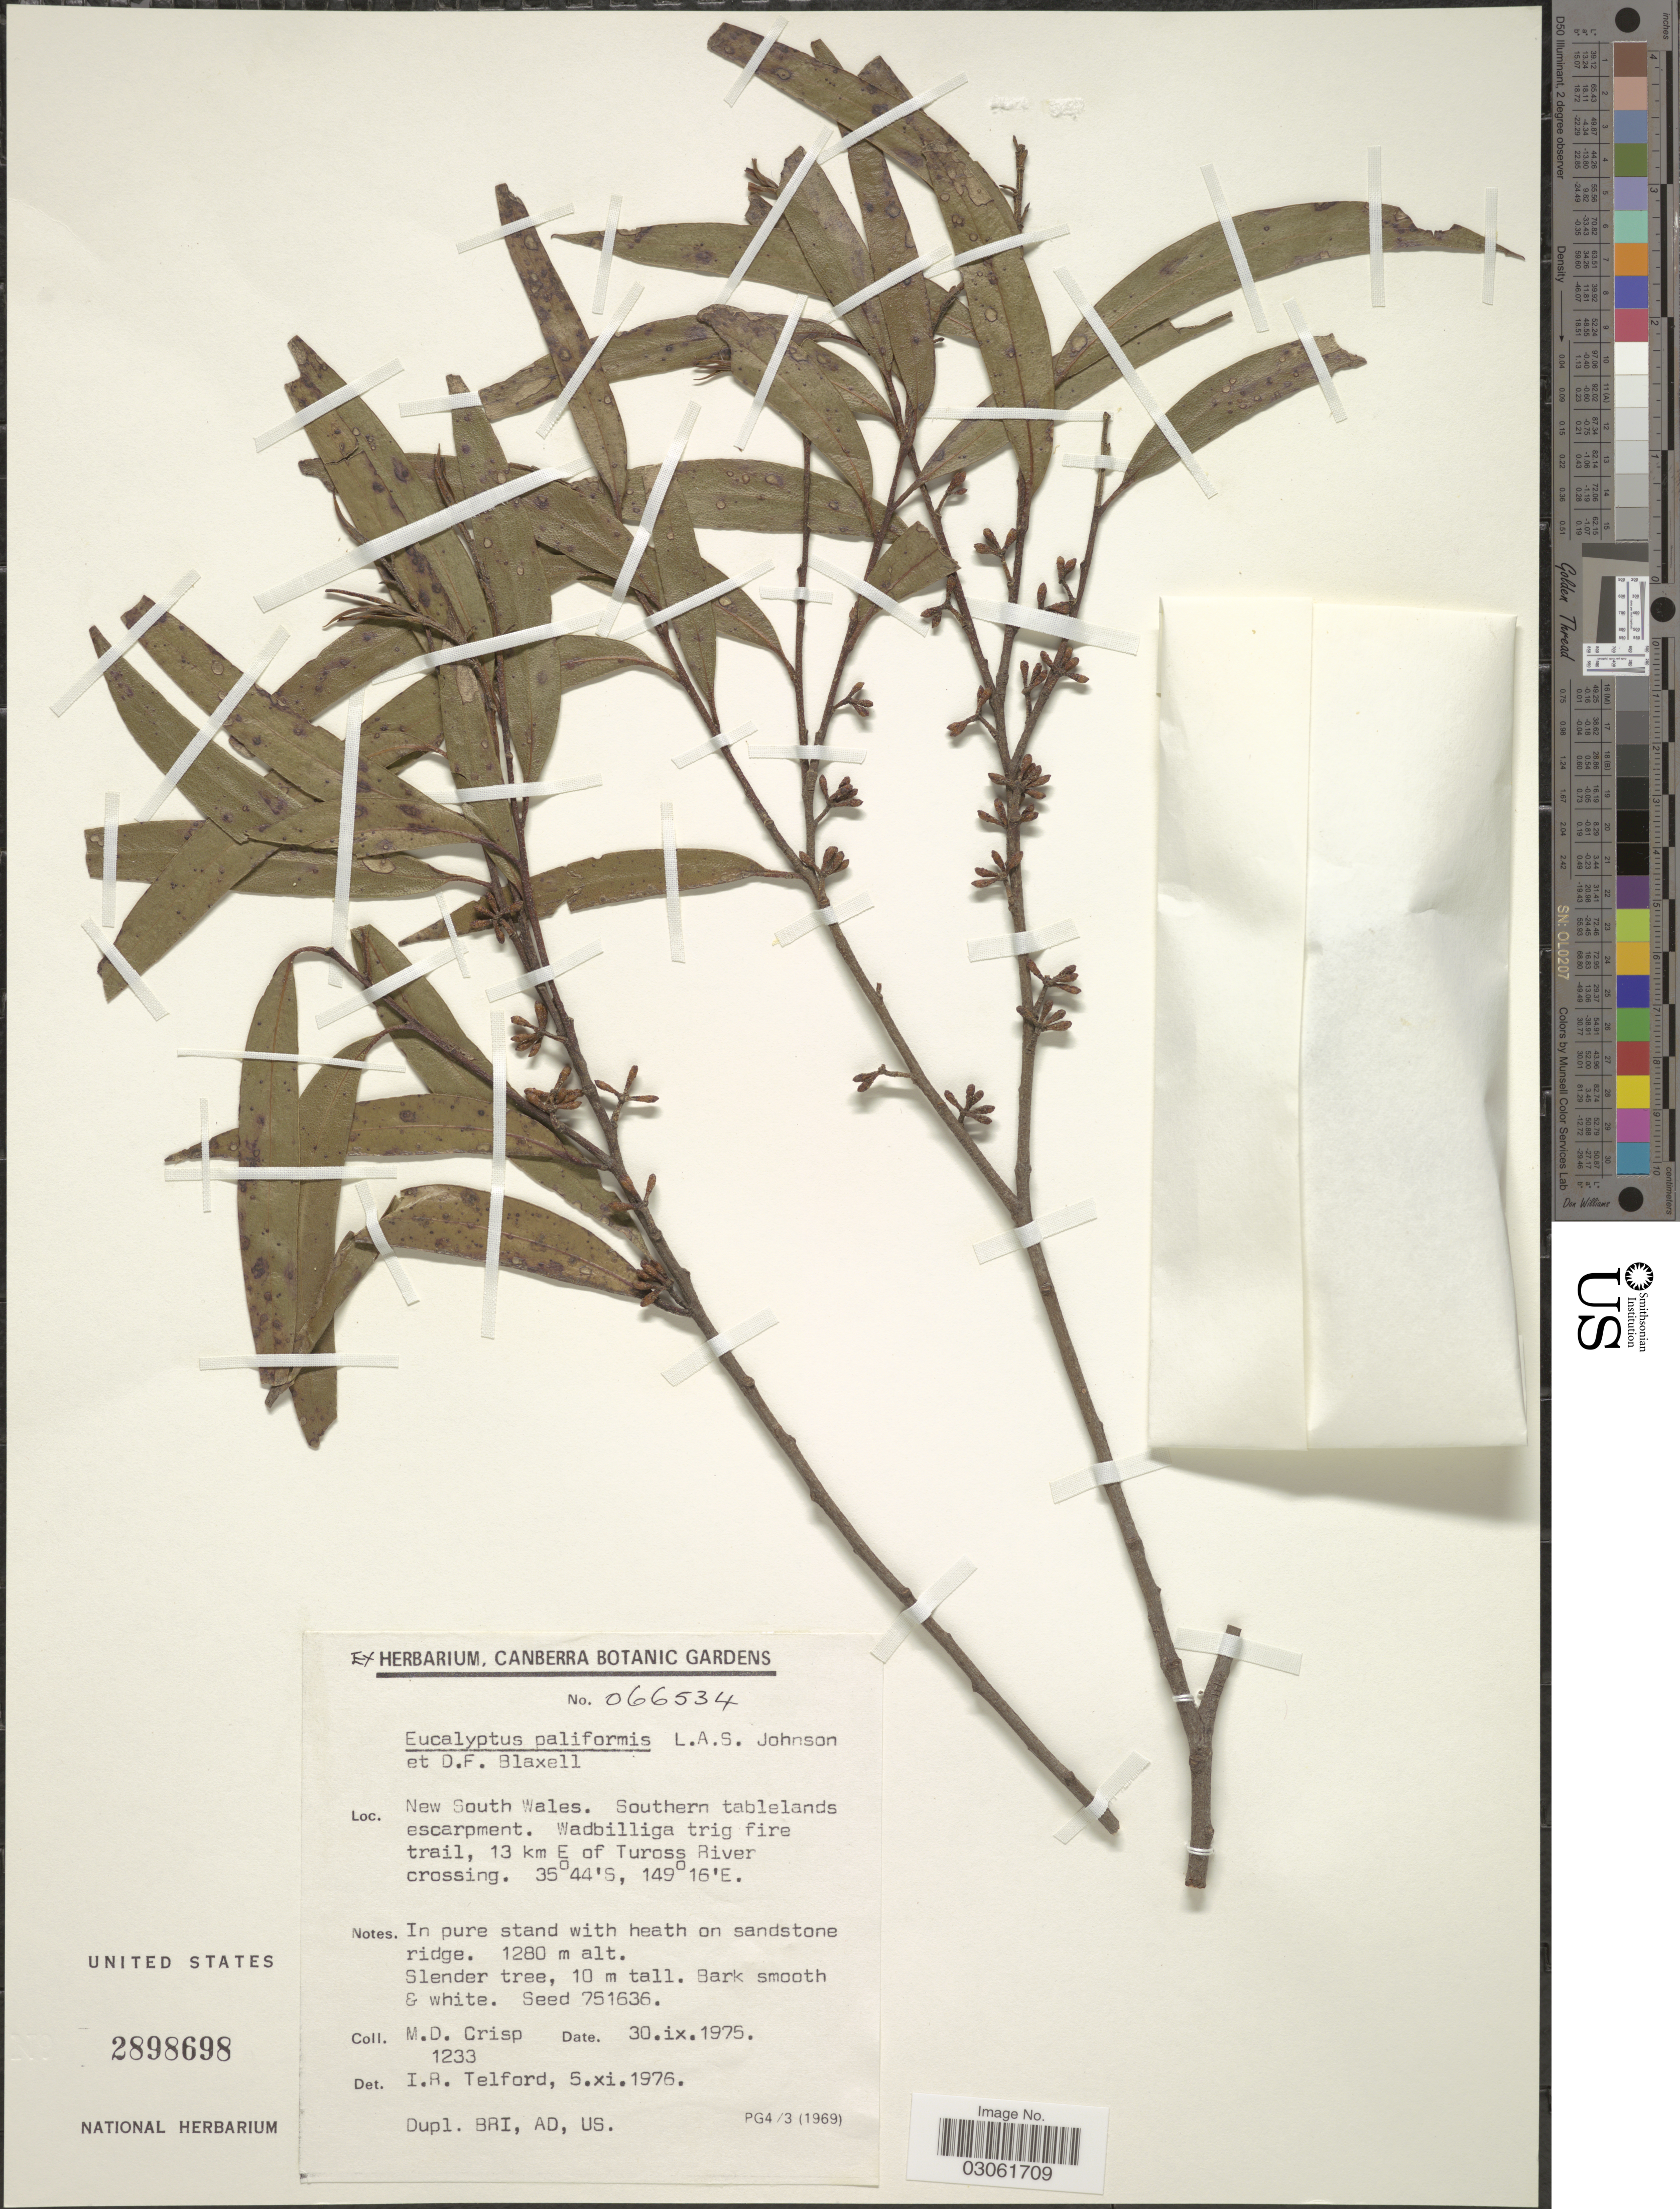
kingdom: Plantae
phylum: Tracheophyta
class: Magnoliopsida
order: Myrtales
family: Myrtaceae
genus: Eucalyptus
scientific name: Eucalyptus paliformis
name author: L.A.S. Johnson & Blaxell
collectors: M. Crisp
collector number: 1233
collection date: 1975-09-30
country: Australia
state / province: New South Wales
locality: Southern tablelands escarpment. Wadbilliga trig fire trail, 13 km E of Tuross River crossing.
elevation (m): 1280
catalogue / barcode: US 2898698